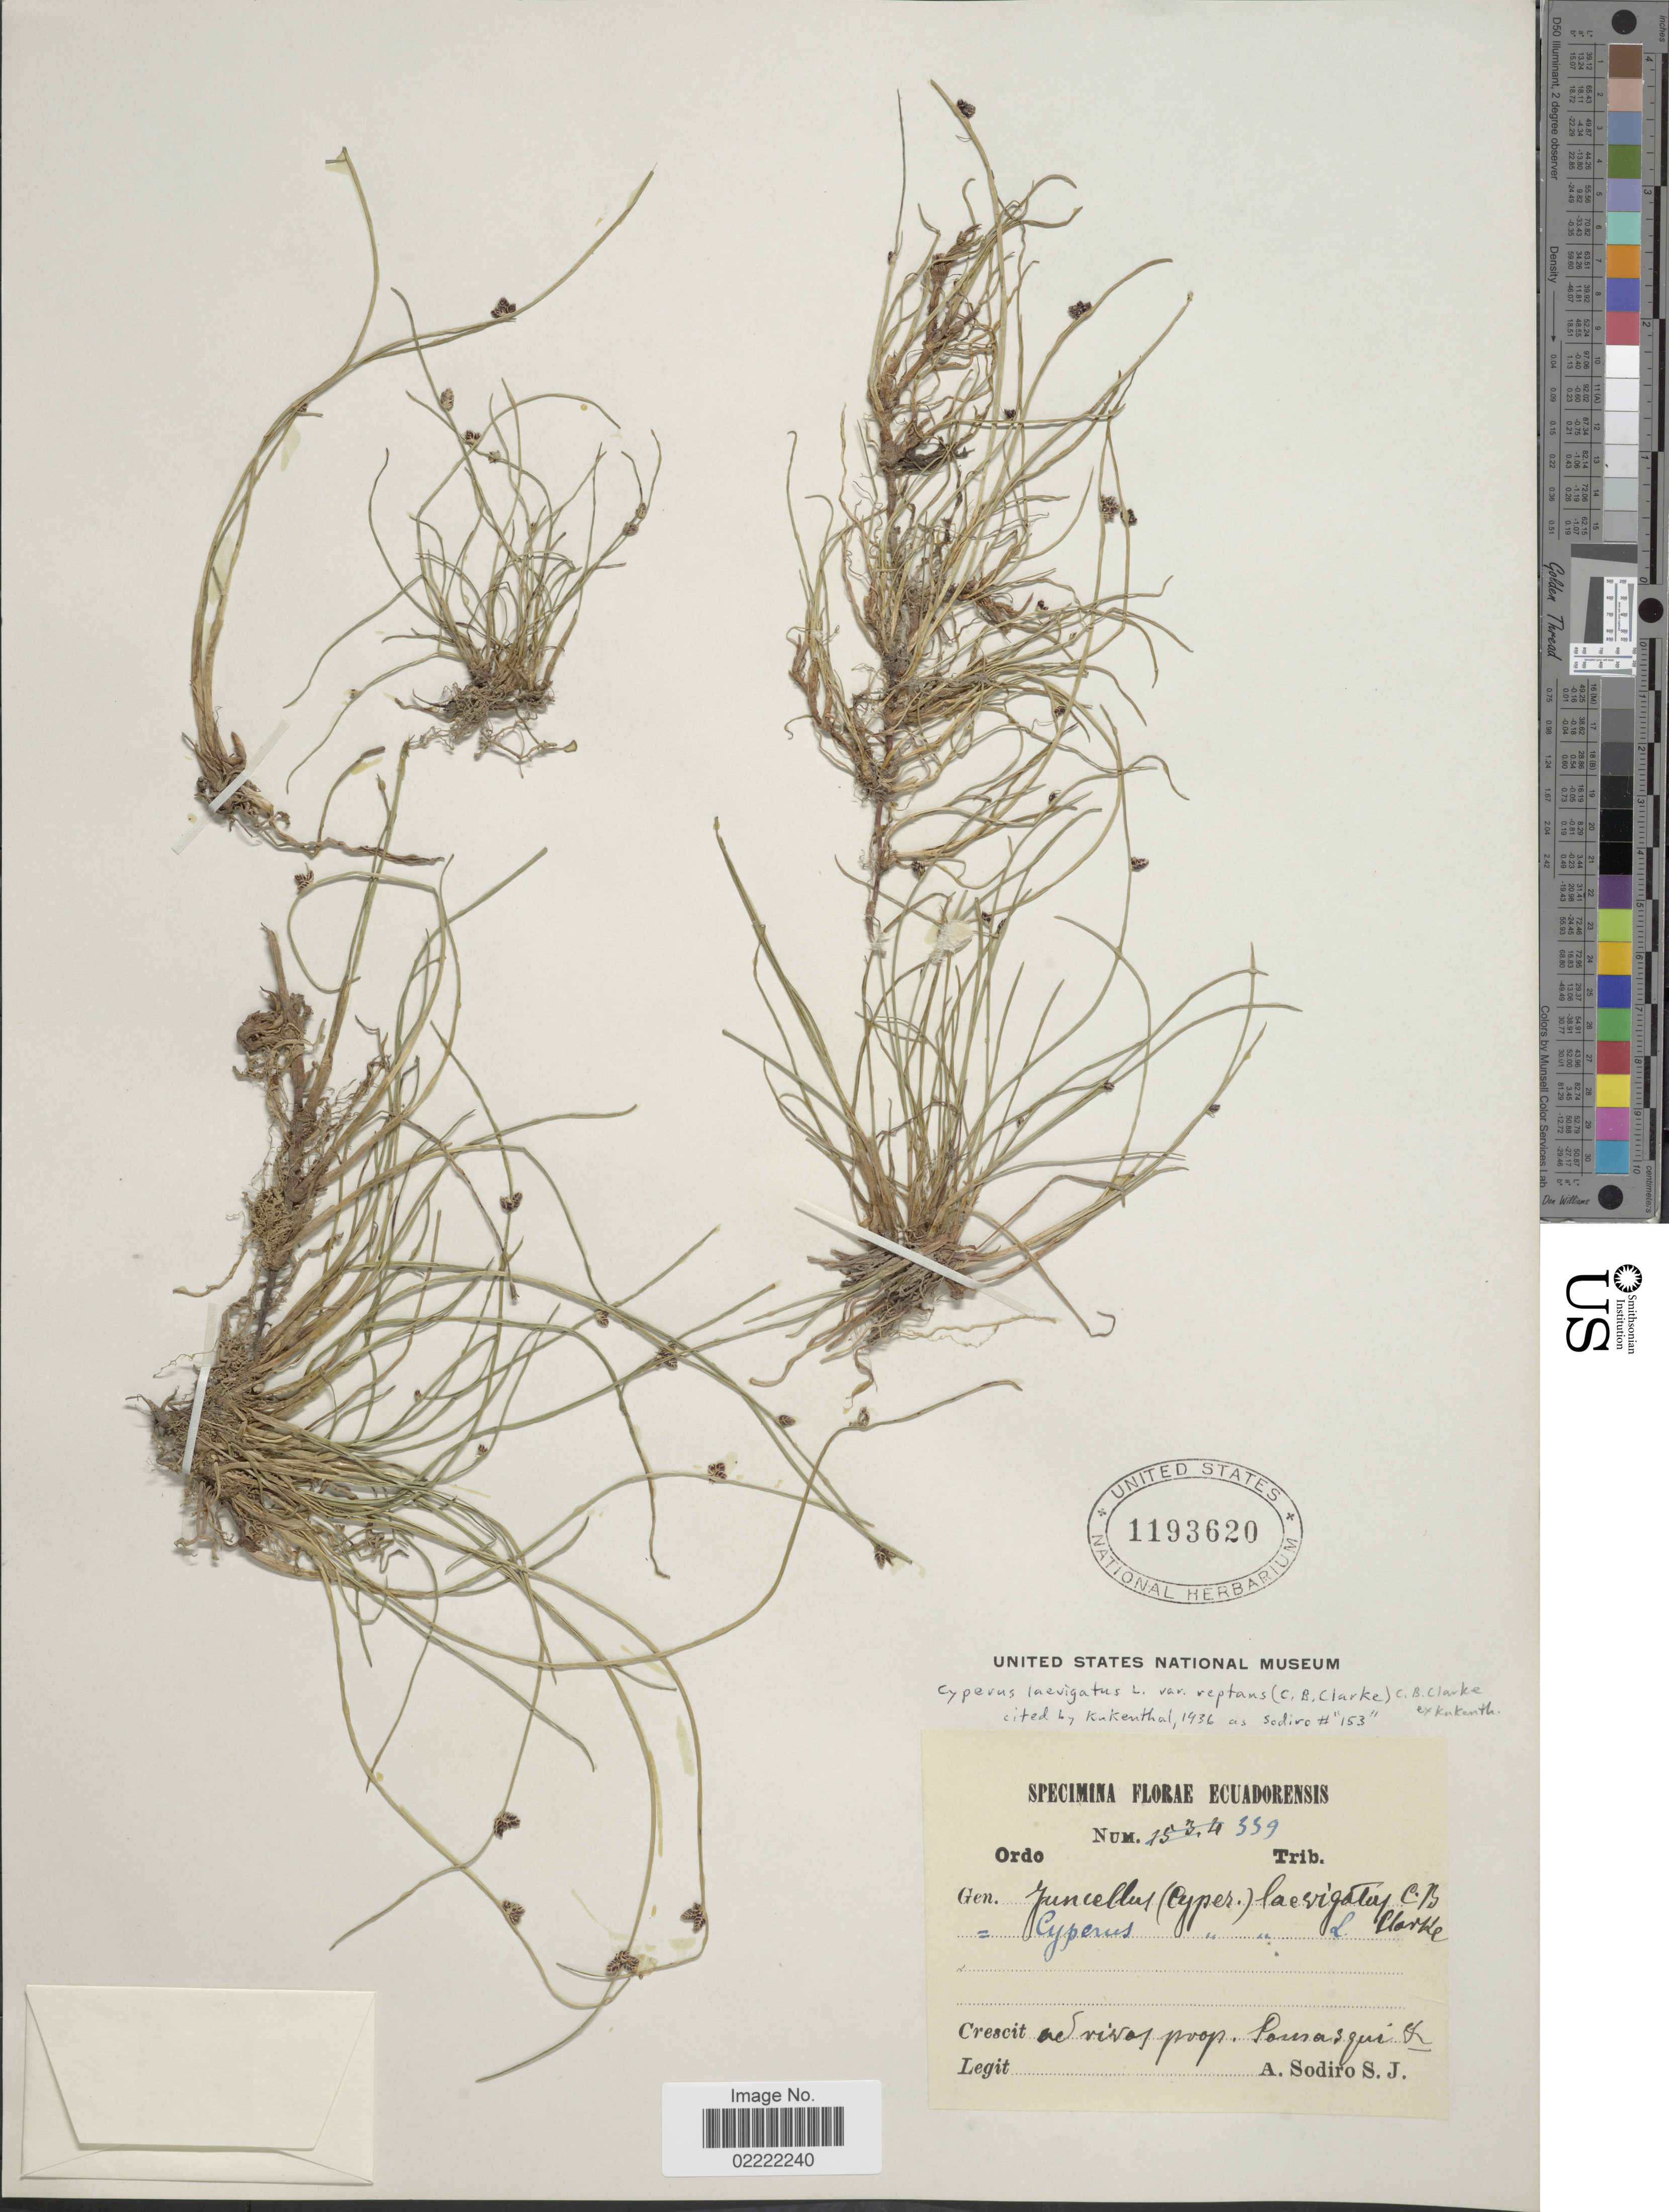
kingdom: Plantae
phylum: Tracheophyta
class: Liliopsida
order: Poales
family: Cyperaceae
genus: Cyperus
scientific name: Cyperus laevigatus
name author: L.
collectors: A. Sodiro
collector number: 339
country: Ecuador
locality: Ad rivas prop. Pomasqui.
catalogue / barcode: US 1193620